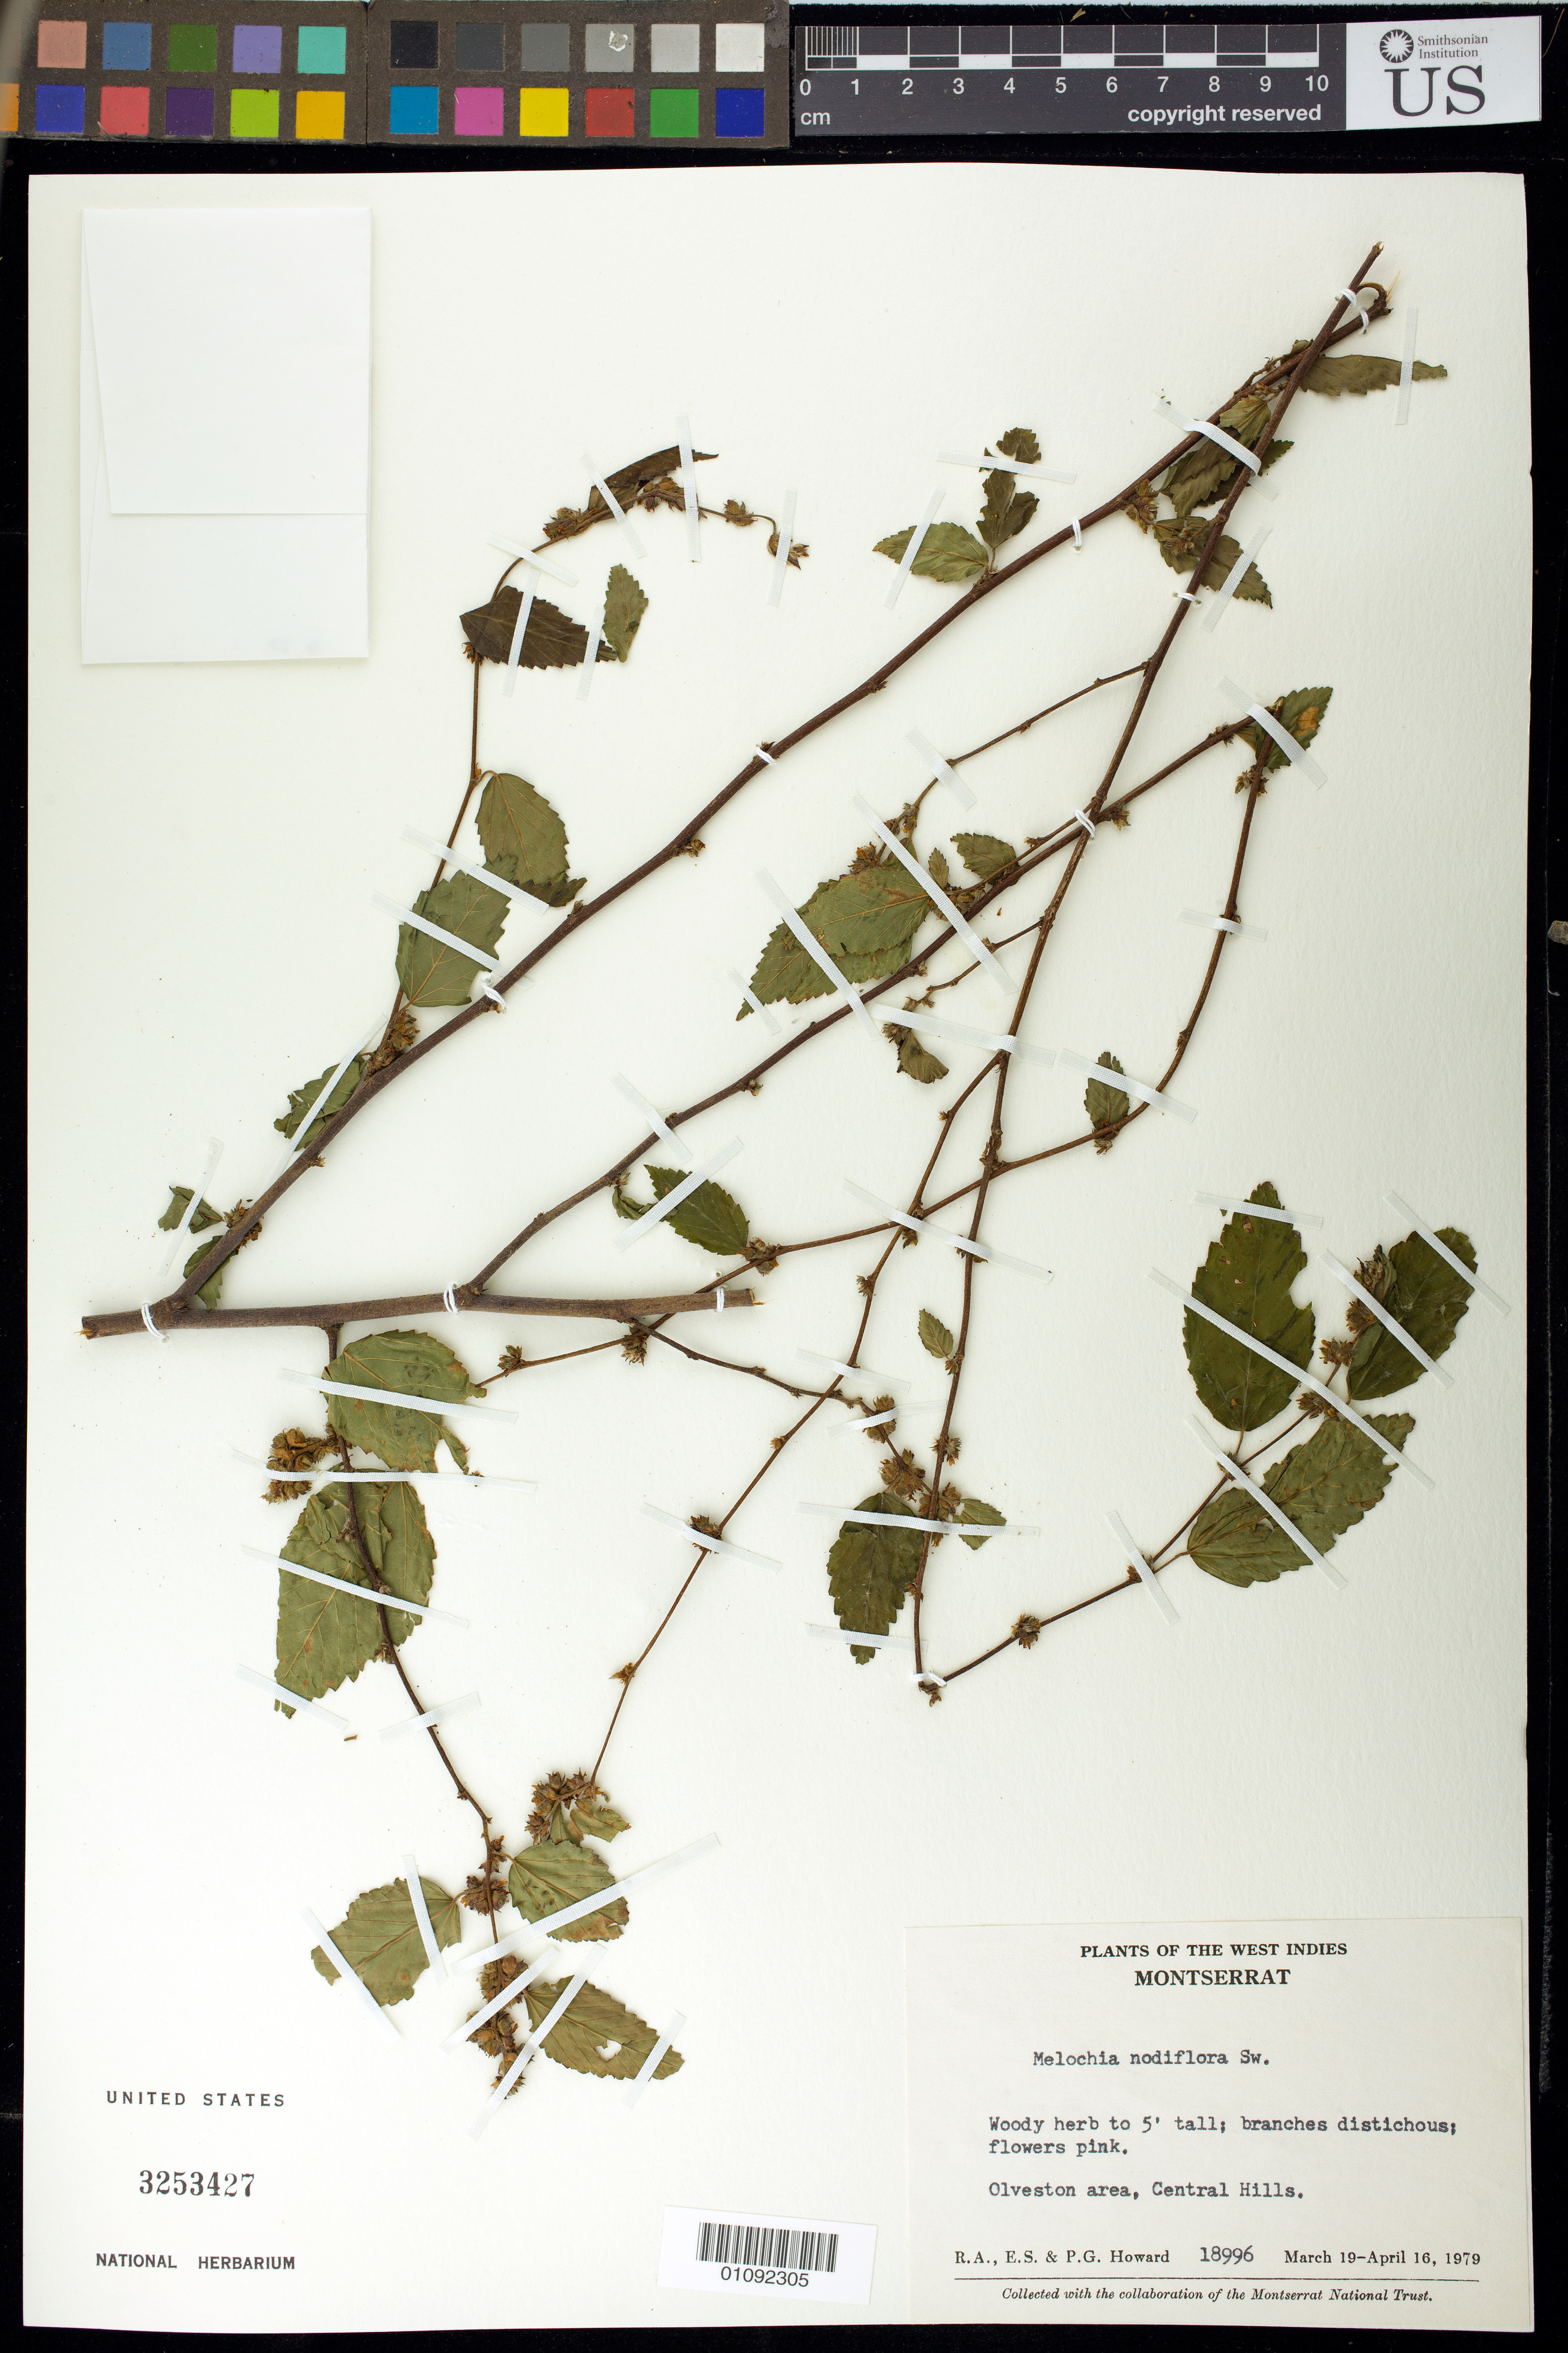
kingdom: Plantae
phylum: Tracheophyta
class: Magnoliopsida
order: Malvales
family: Malvaceae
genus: Melochia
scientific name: Melochia nodiflora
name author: Sw.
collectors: R. A. Howard, E. S. Howard & P. Howard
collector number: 18996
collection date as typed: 19 Mar 1979 to 16 Apr 1979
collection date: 1979-03-19/1979-04-16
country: Montserrat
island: Montserrat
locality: Olveston area, Central Hills.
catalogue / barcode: US 3253427